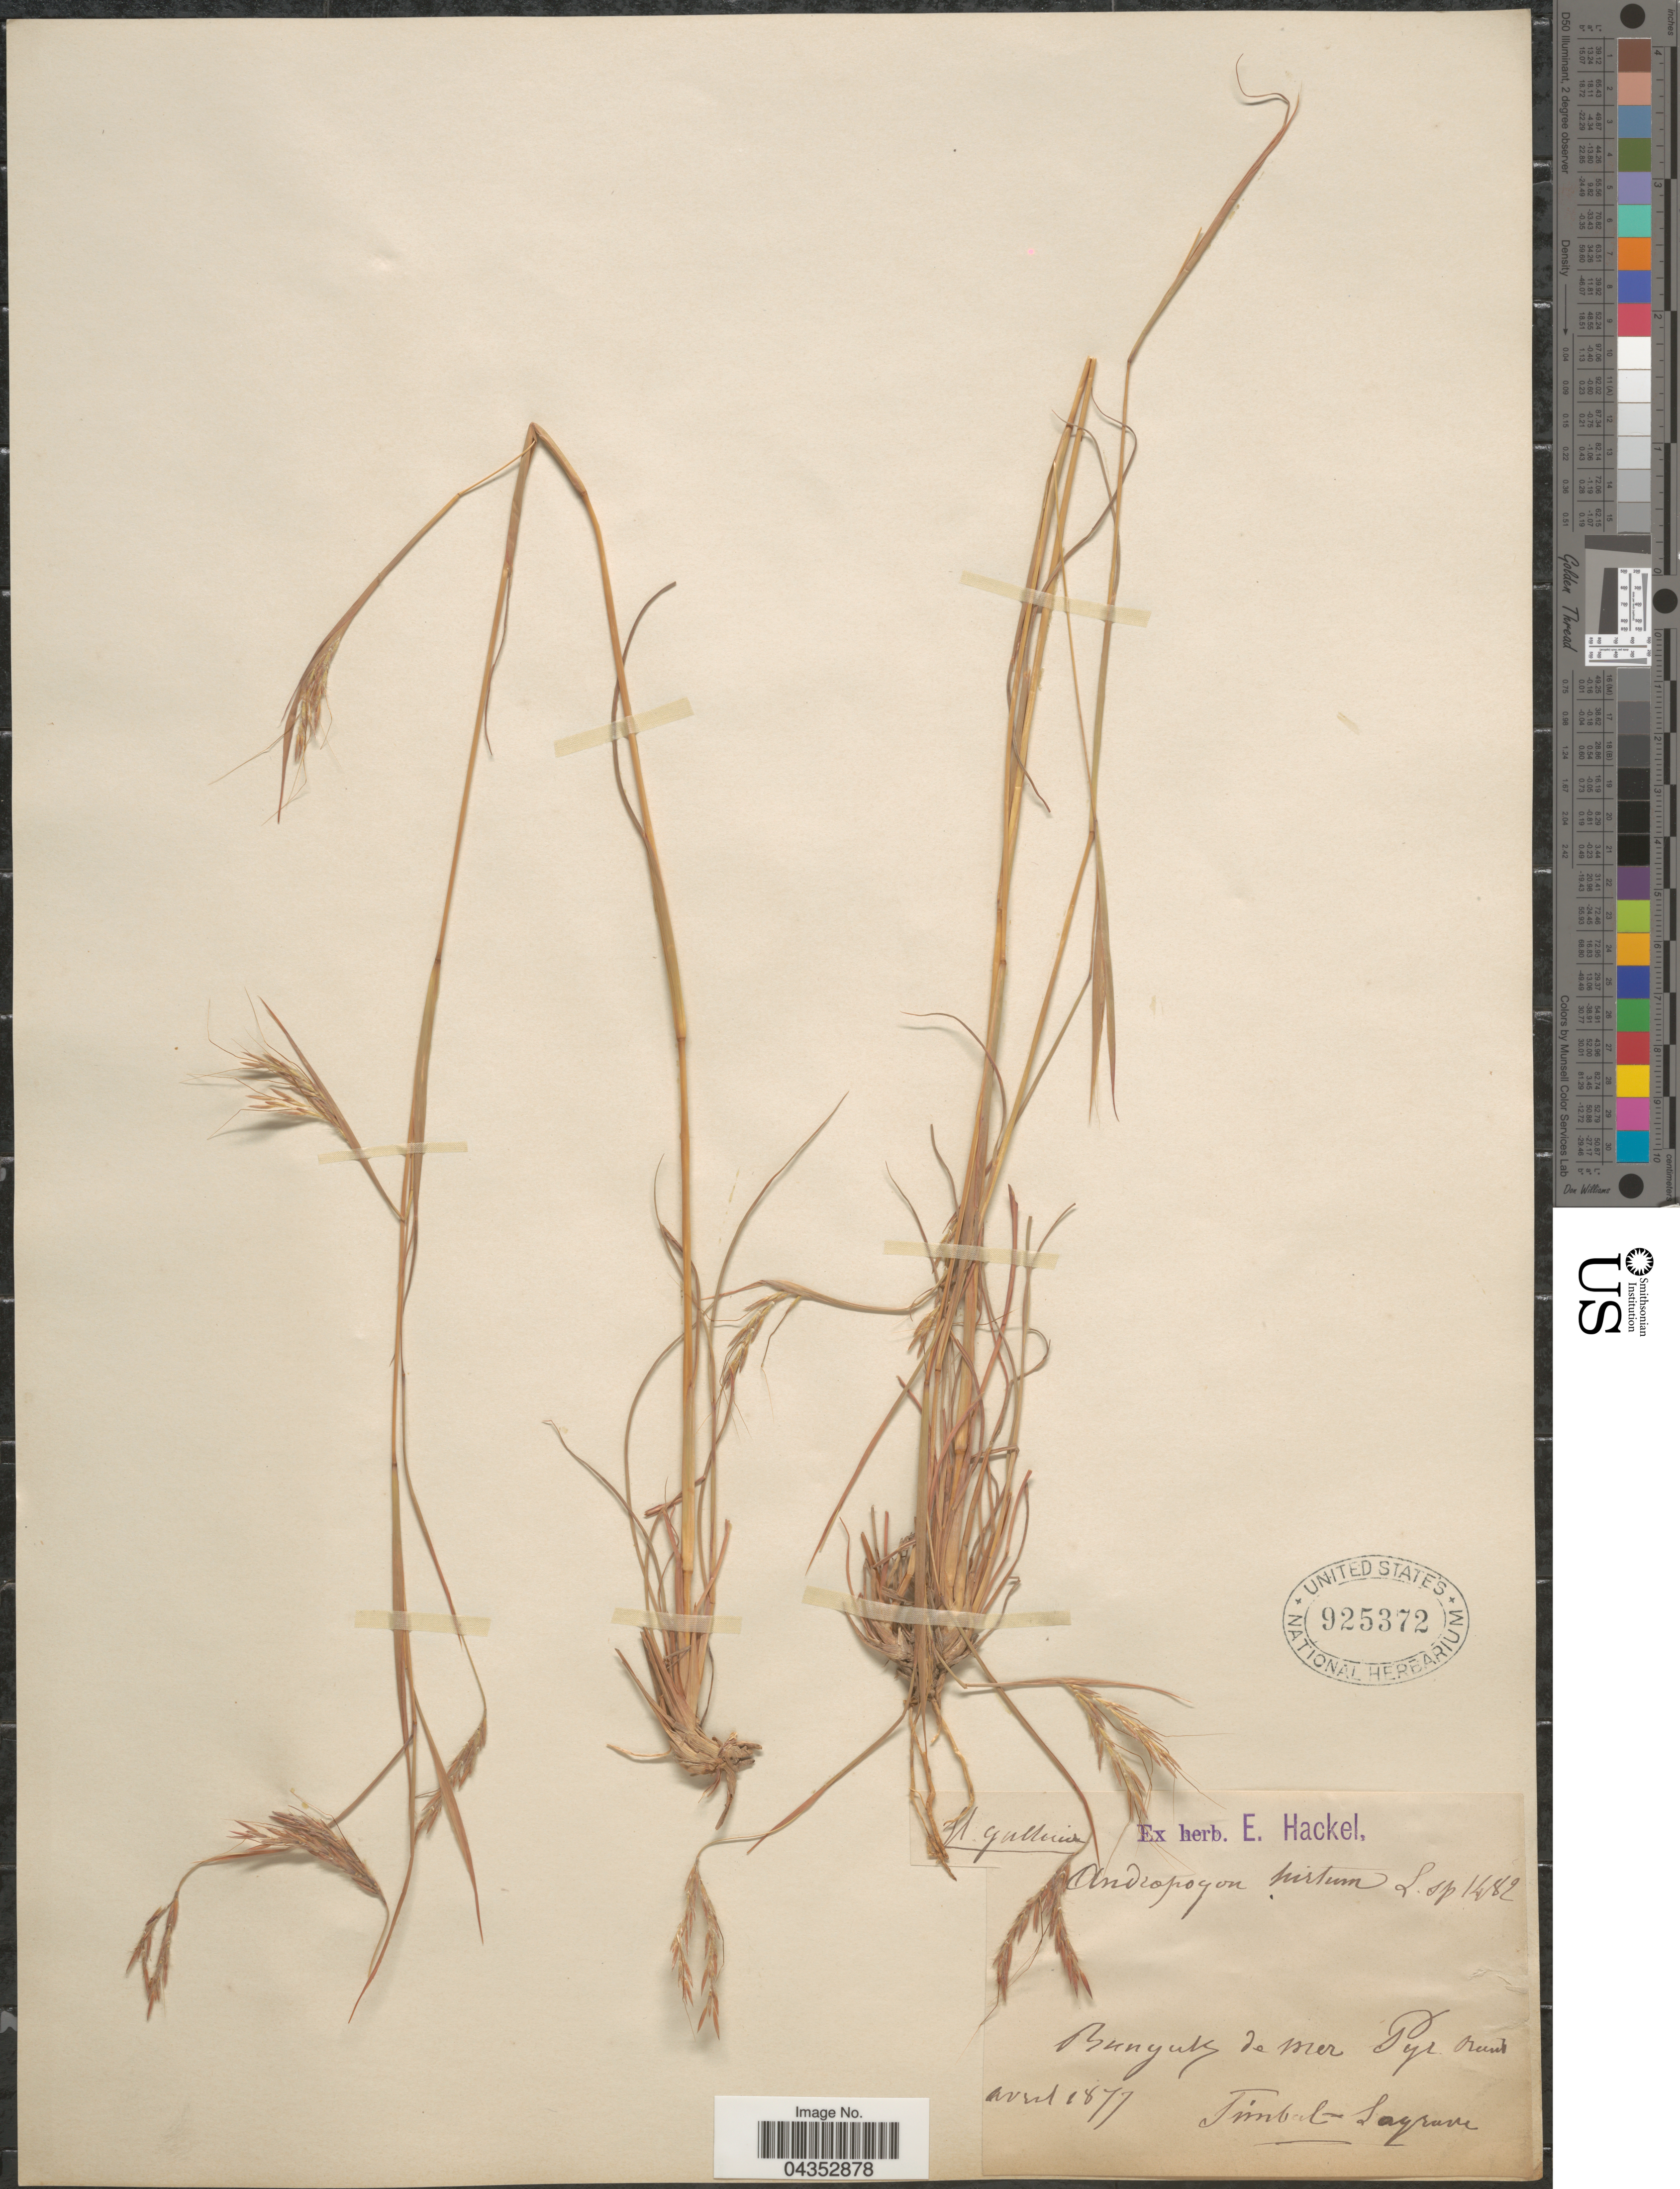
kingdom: Plantae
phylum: Tracheophyta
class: Liliopsida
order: Poales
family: Poaceae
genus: Hyparrhenia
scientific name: Hyparrhenia hirta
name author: (L.) Stapf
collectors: Timbal-Lagrave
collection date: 1877-04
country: France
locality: Gallicae. Banyuls de Mer Pyr. Merid.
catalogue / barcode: US 925372